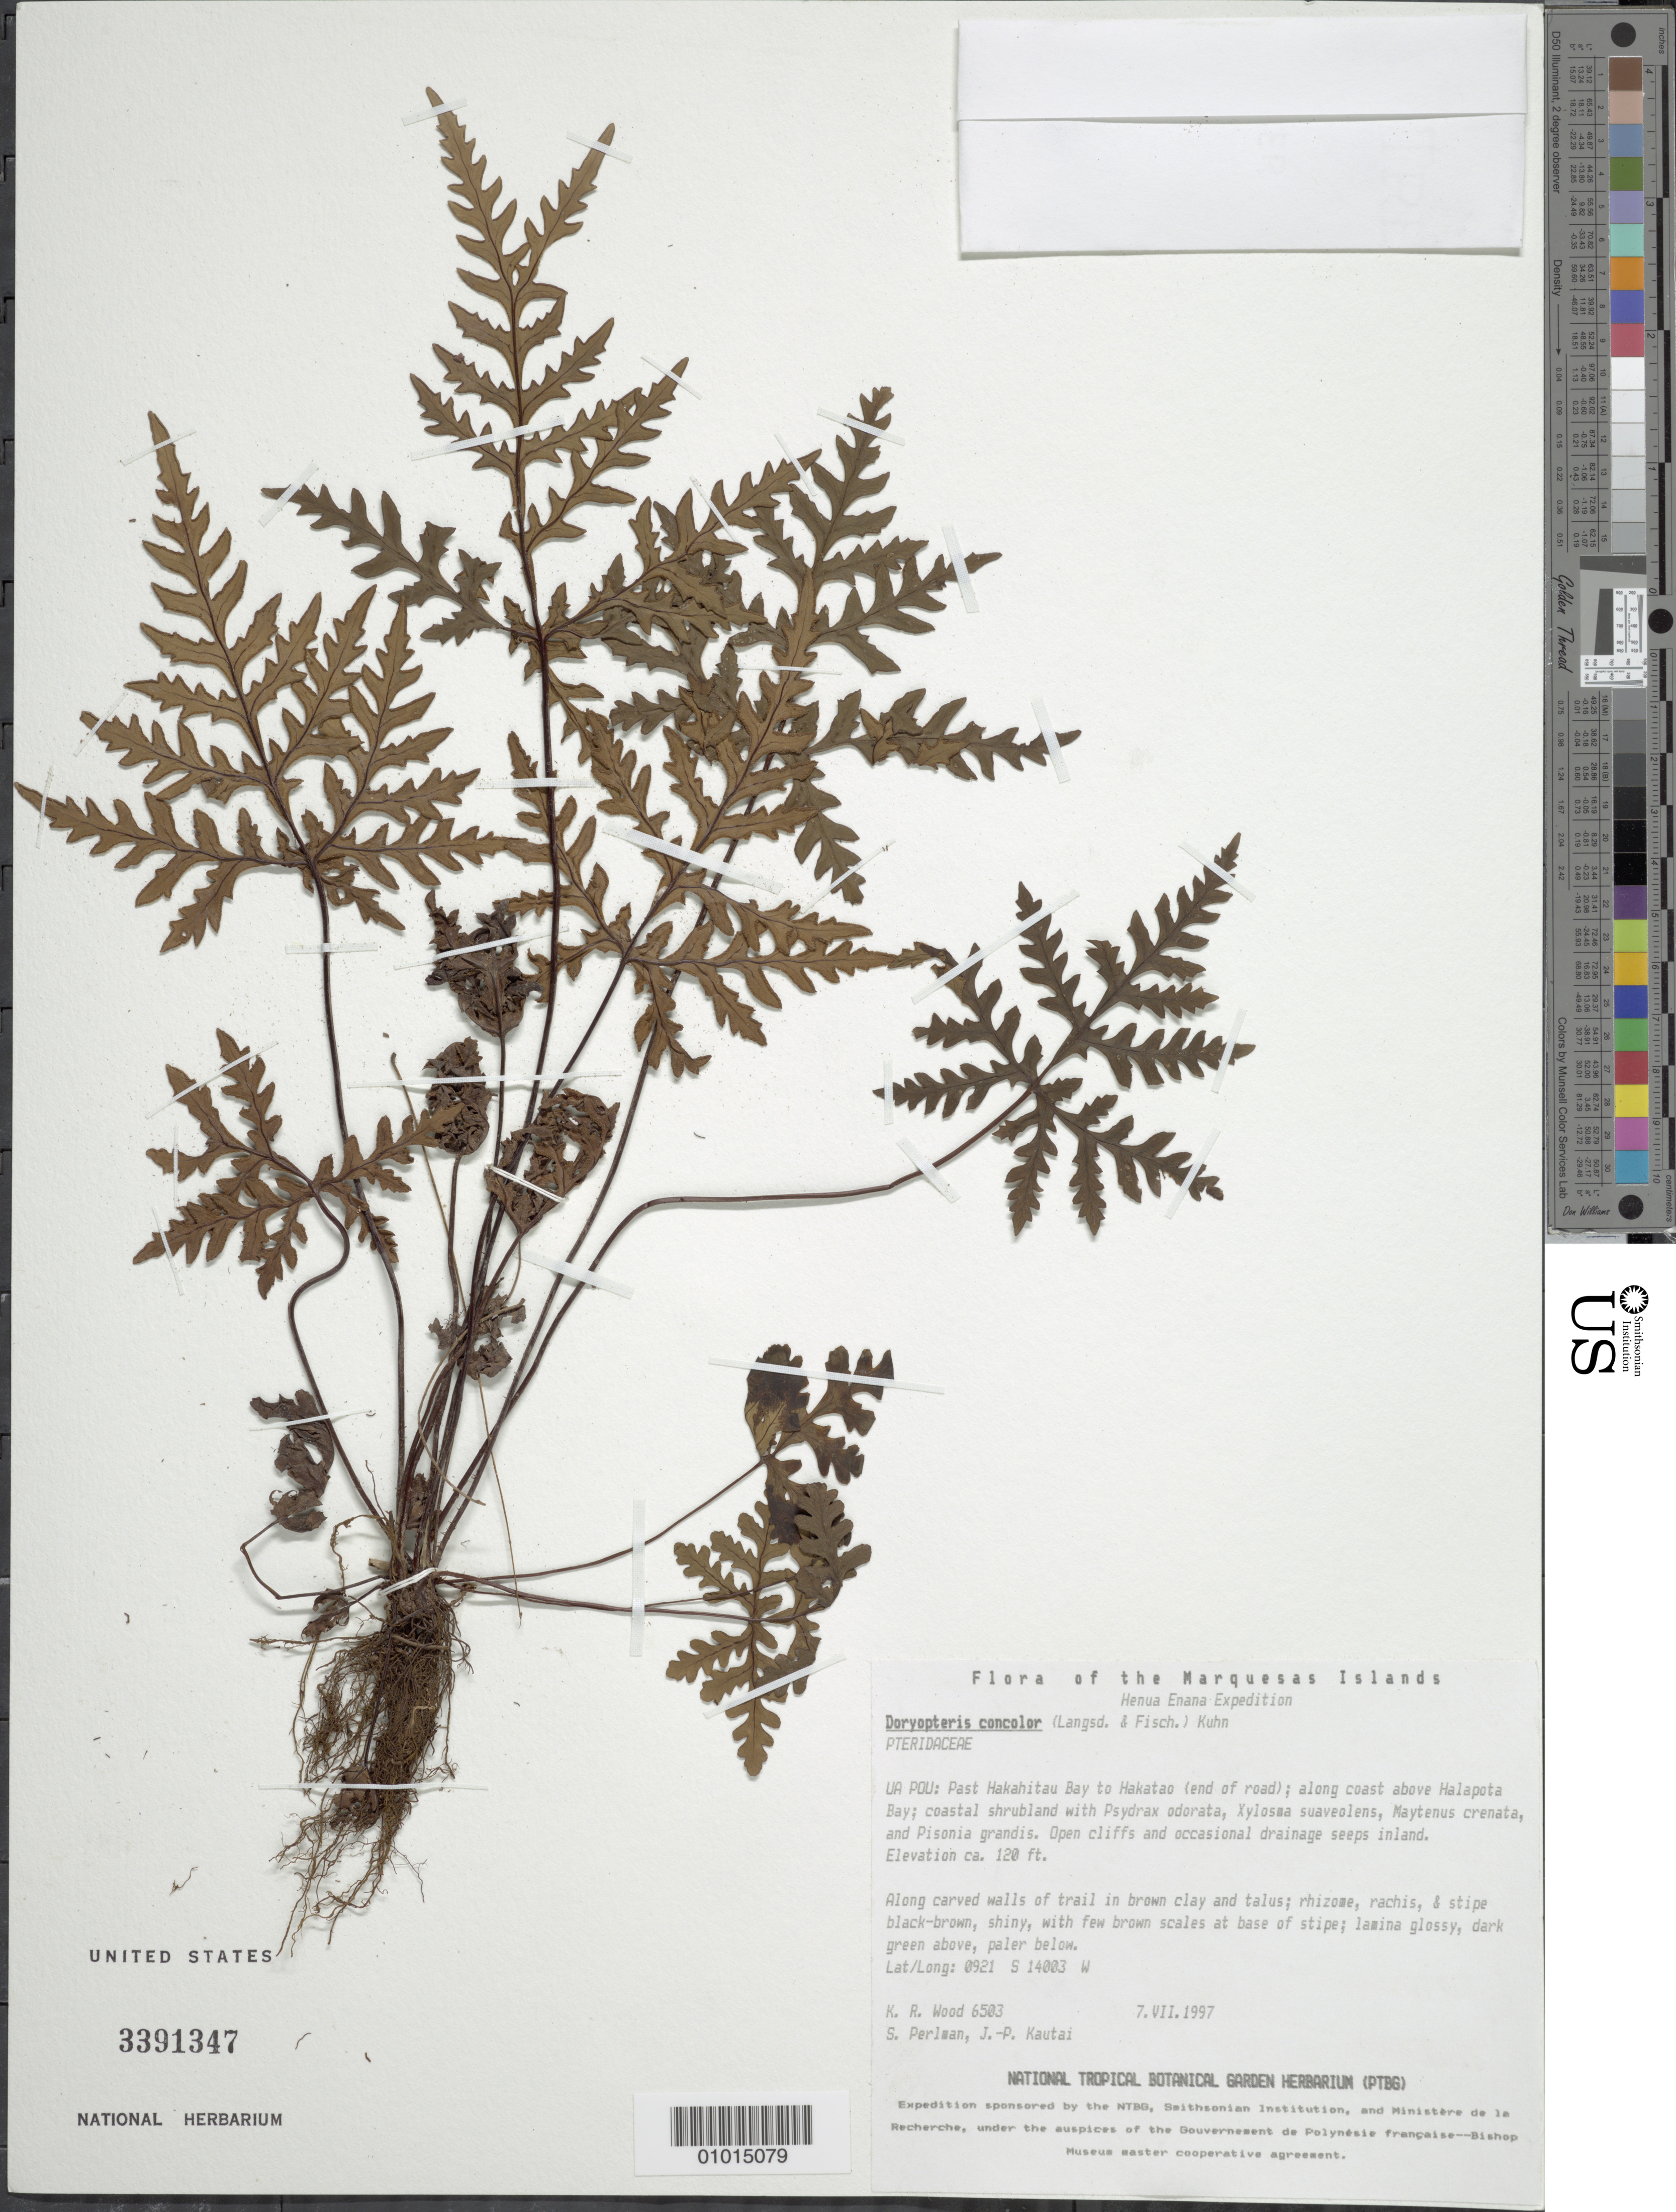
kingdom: Plantae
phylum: Tracheophyta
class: Polypodiopsida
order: Polypodiales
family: Pteridaceae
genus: Doryopteris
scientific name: Doryopteris concolor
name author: (Langsd. & Fisch.) Kuhn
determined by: Wood, Kenneth R.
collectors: K. R. Wood, S. P. Perlman & J. Kautai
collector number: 6503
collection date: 1997-07-07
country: French Polynesia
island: Ua Pou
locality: Past Hakahitau Bay to Hakatao (end of road), along coast above Halapota Bay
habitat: Along carved walls of trail in brown clay and talus. Coastal shrubland, open cliffs and occasional drainage seeps inland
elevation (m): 37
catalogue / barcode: US 3391347